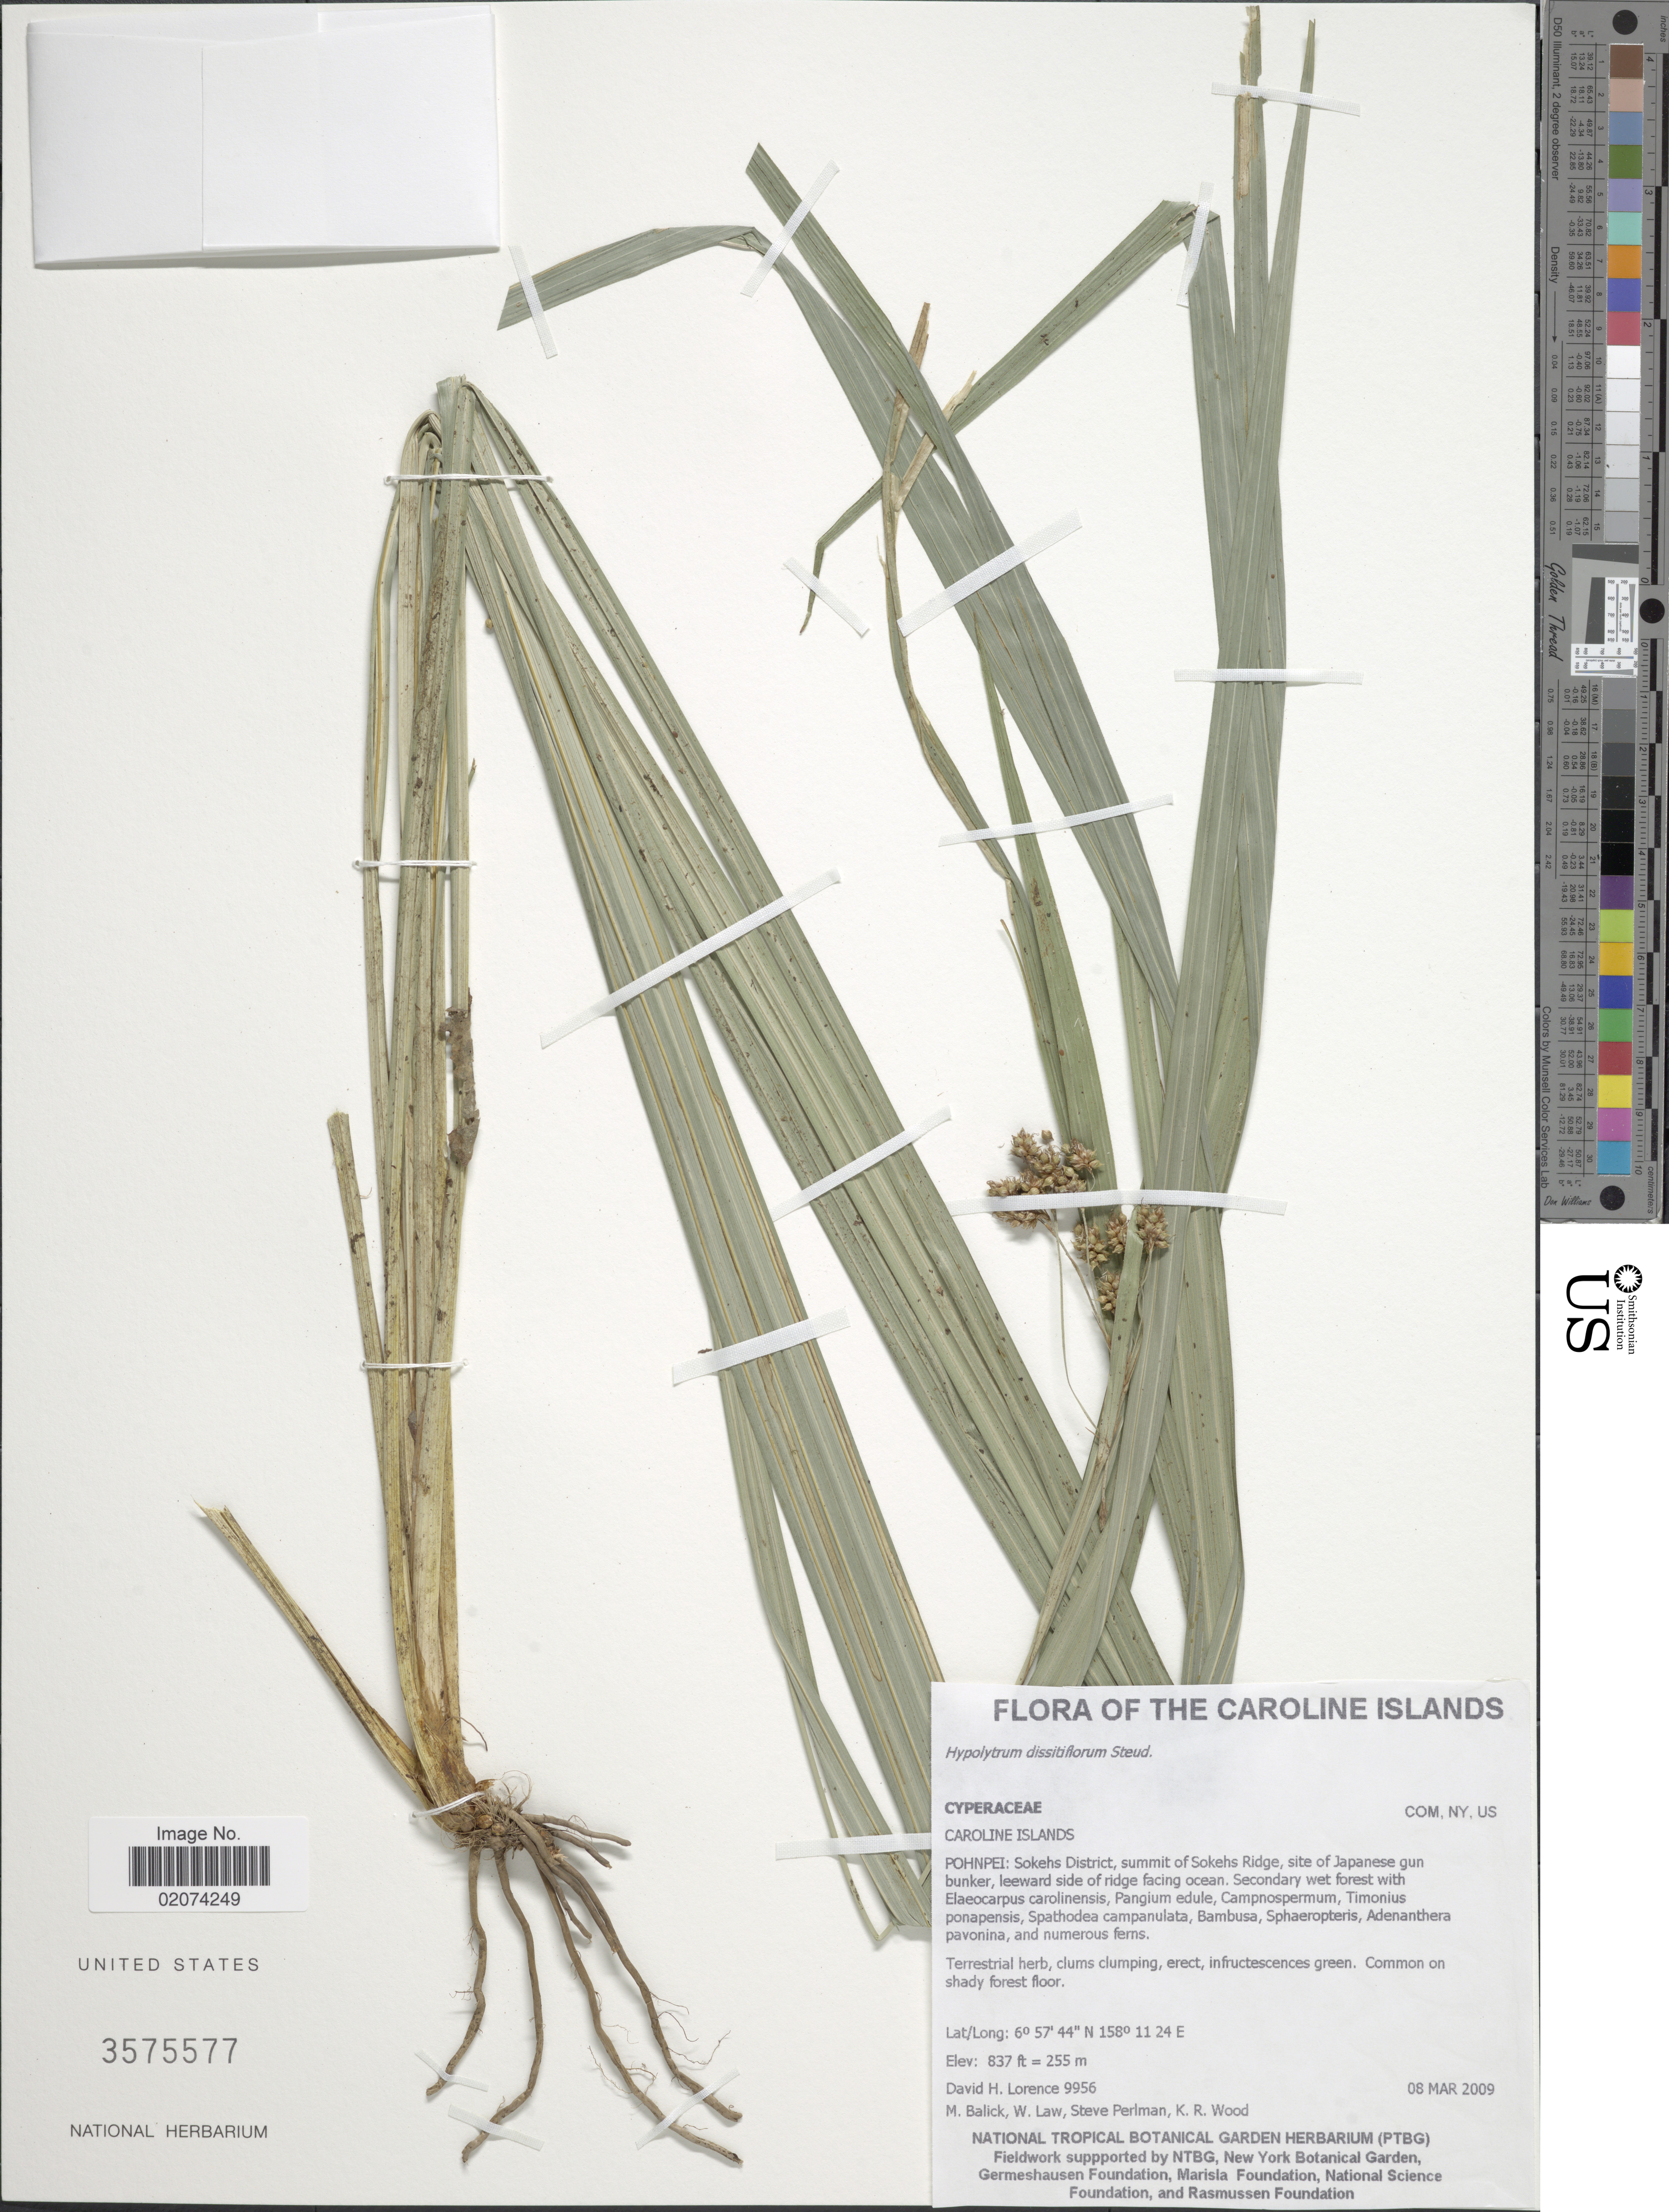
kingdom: Plantae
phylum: Tracheophyta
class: Liliopsida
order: Poales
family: Cyperaceae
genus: Hypolytrum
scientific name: Hypolytrum dissitiflorum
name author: Steud.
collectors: D. Lorence, M. Balick, W. Law, S. Perlman & K. R. Wood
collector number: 9956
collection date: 2009-03-08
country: Micronesia, Federated States of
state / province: Pohnpei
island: Pohnpei [Ponape]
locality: Caroline Islands. Pohnpei: Sokehs District, Summit of Sokehs Ridge, site of Japanese gun bunker, leeward side of ridge facing ocean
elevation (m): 225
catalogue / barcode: US 3575577